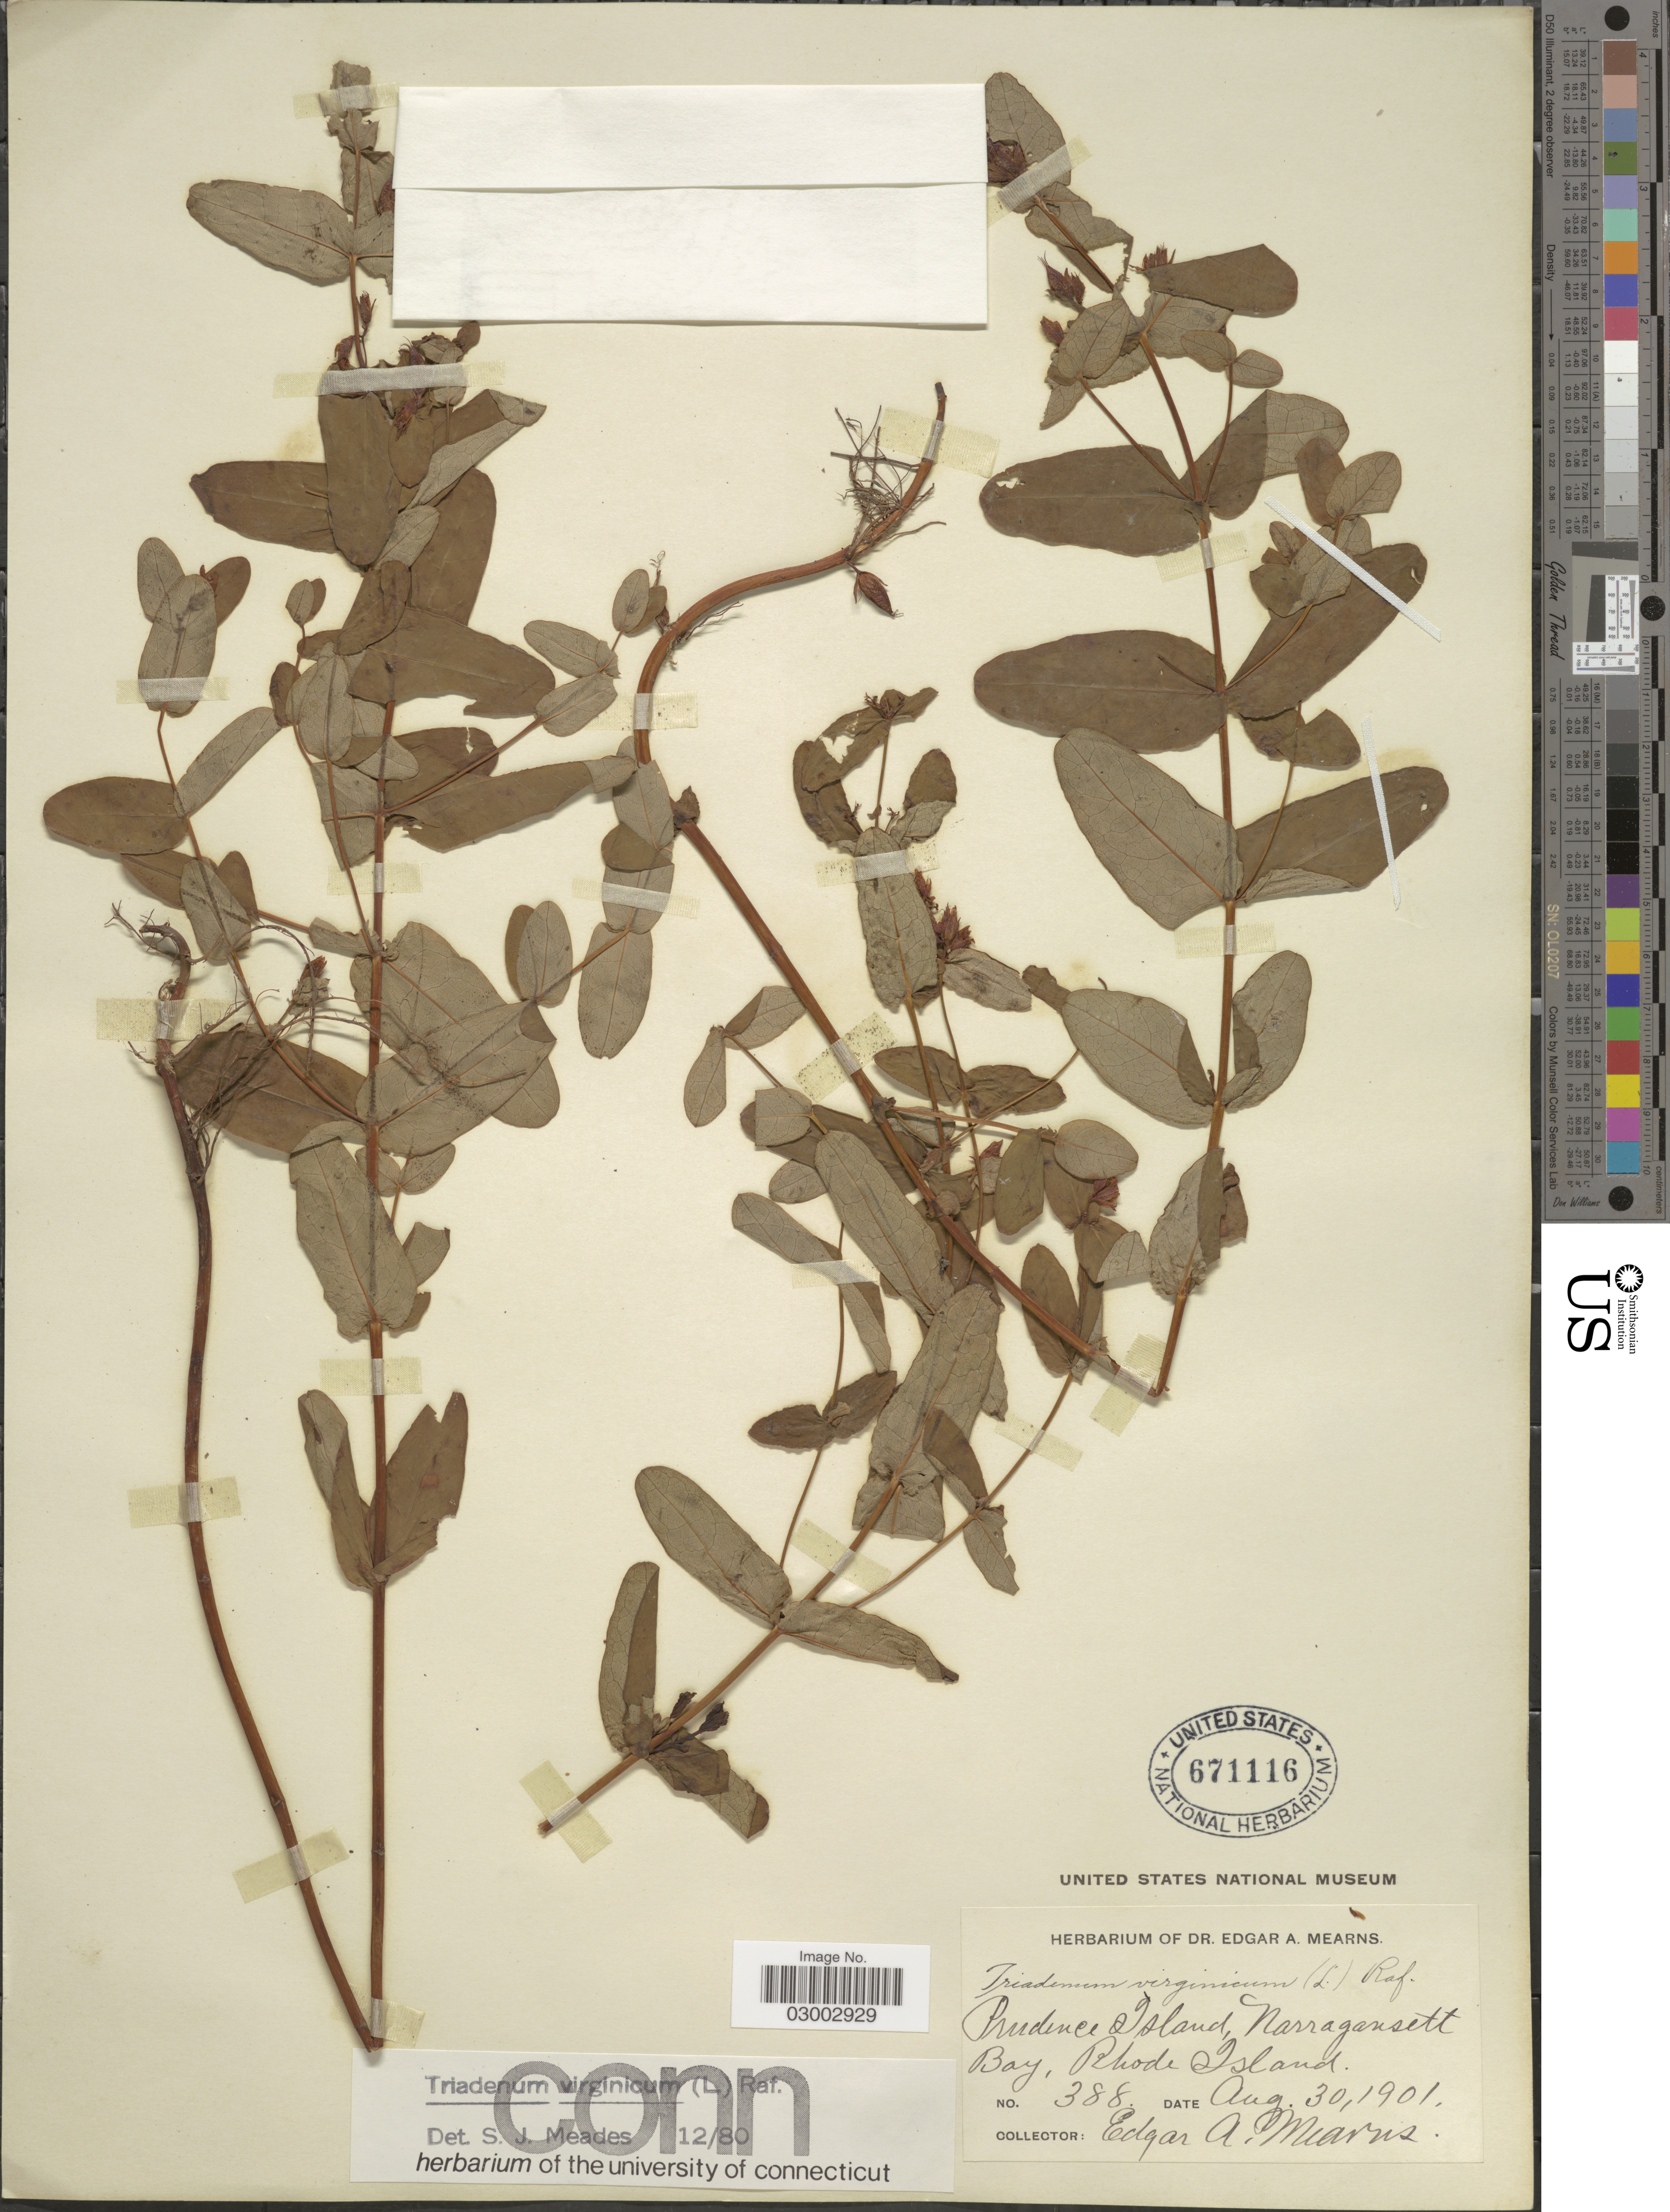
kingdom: Plantae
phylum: Tracheophyta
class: Magnoliopsida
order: Malpighiales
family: Hypericaceae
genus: Hypericum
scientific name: Hypericum virginicum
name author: L.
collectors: E. A. Mearns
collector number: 338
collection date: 1901-08-30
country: United States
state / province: Rhode Island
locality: Prudence Island, Narragansett Bay.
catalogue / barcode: US 671116